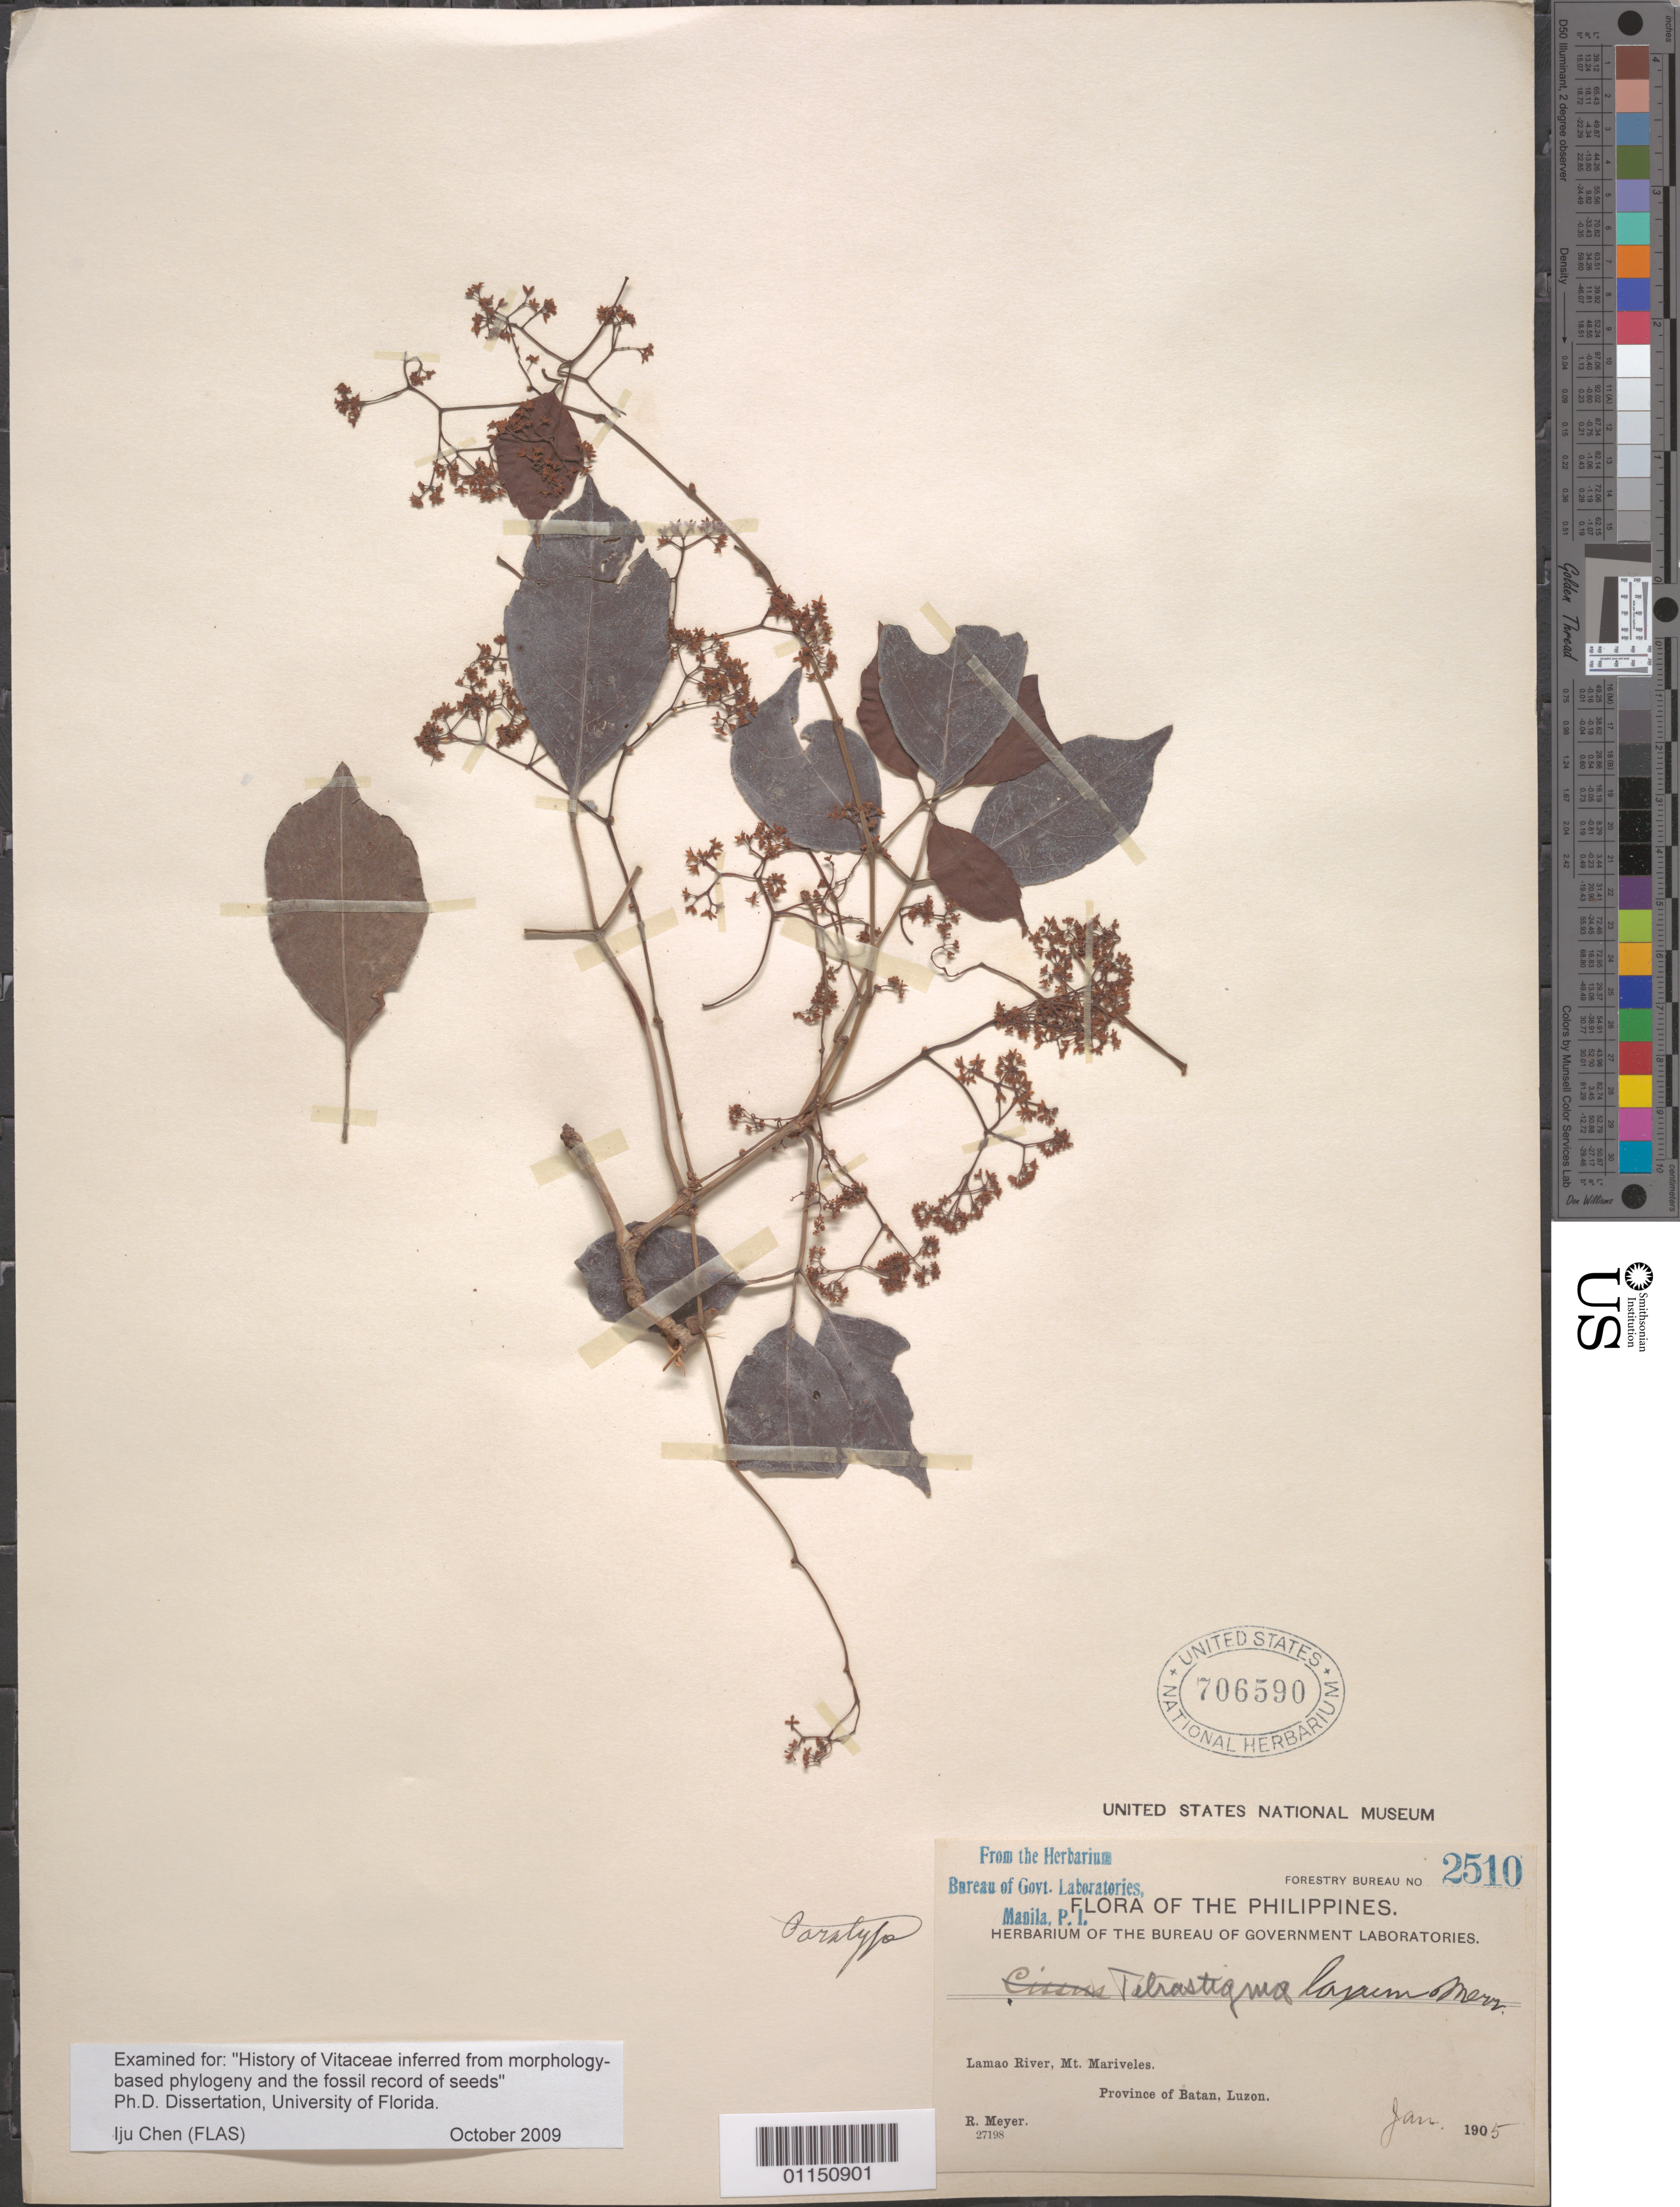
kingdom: Plantae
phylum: Tracheophyta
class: Magnoliopsida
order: Vitales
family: Vitaceae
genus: Tetrastigma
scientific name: Tetrastigma laxum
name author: Merr.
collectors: R. Meyer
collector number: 2510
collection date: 1905-01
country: Philippines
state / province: Central Luzon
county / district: Bataan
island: Luzon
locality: Lamao River, Mt Mariveles. Luzon.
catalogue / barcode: US 706590